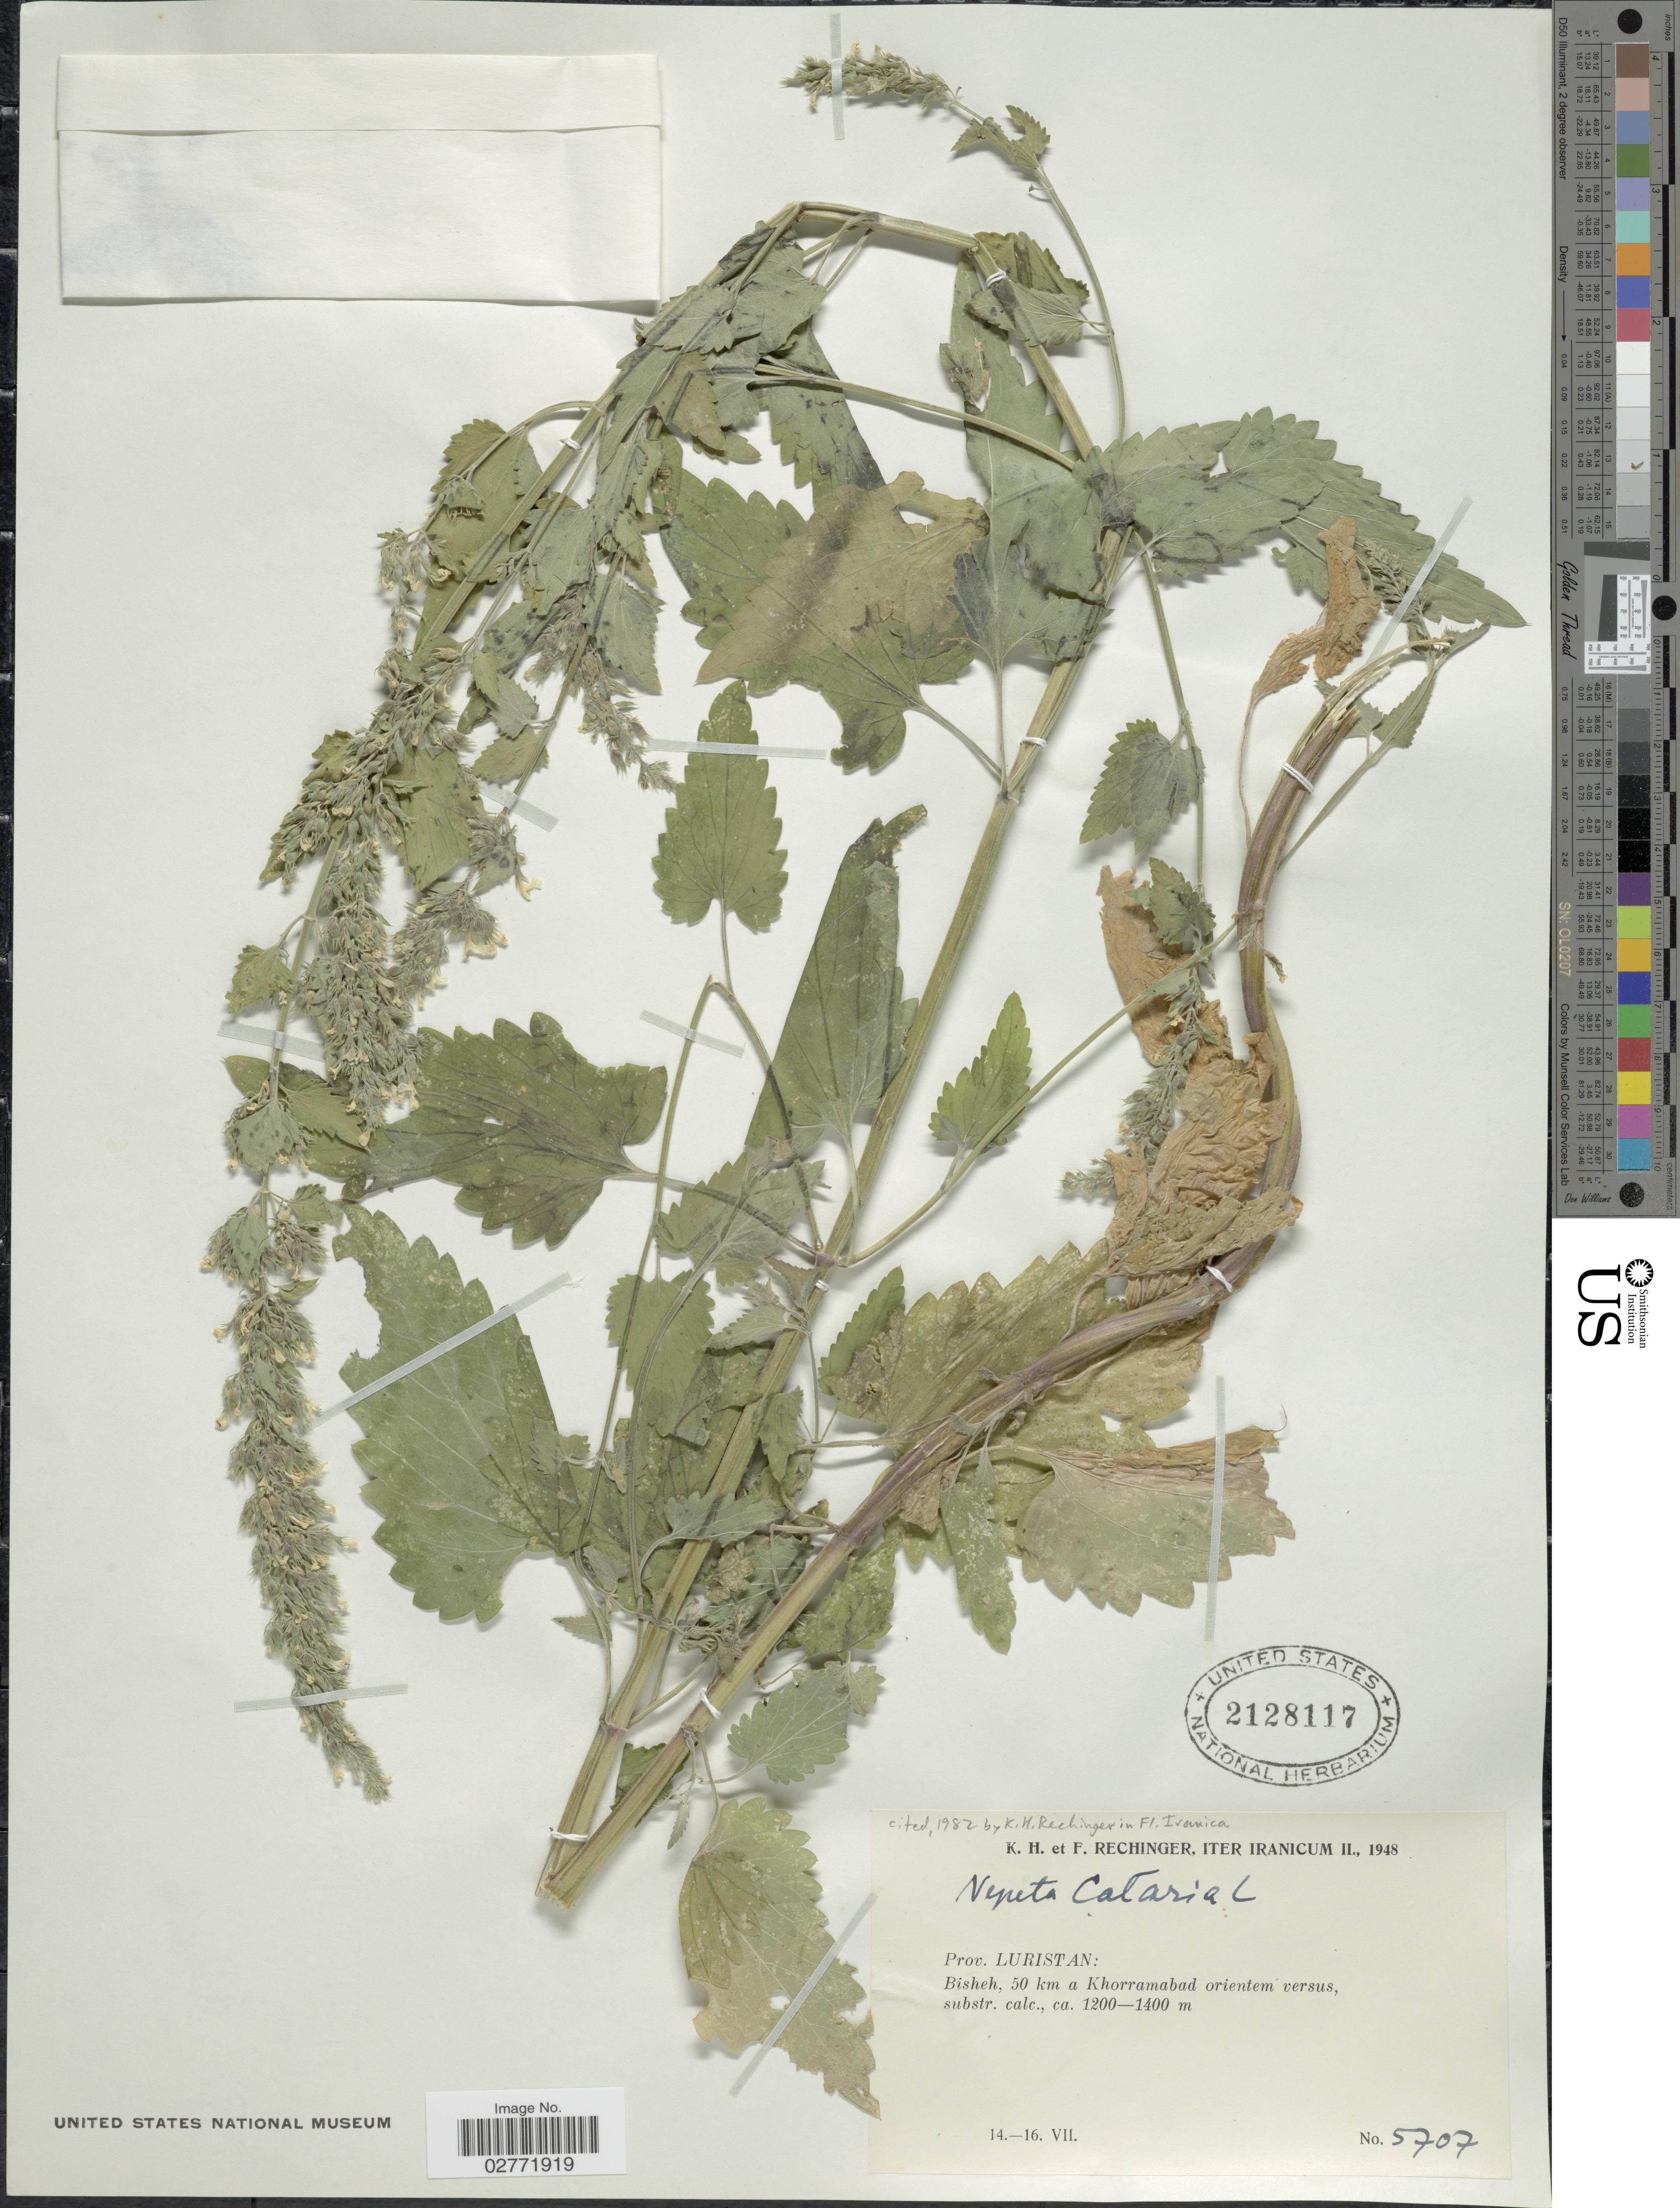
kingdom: Plantae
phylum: Tracheophyta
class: Magnoliopsida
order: Lamiales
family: Lamiaceae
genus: Nepeta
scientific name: Nepeta cataria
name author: L.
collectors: K. H. Rechinger & F. Rechinger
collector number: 5707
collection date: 1948-07-14/1948-07-16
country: Iran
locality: Prov. Luristan, Bisheh, 50 km a Khorramabad orientem versus, substr. calc.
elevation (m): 1200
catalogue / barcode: US 2128117